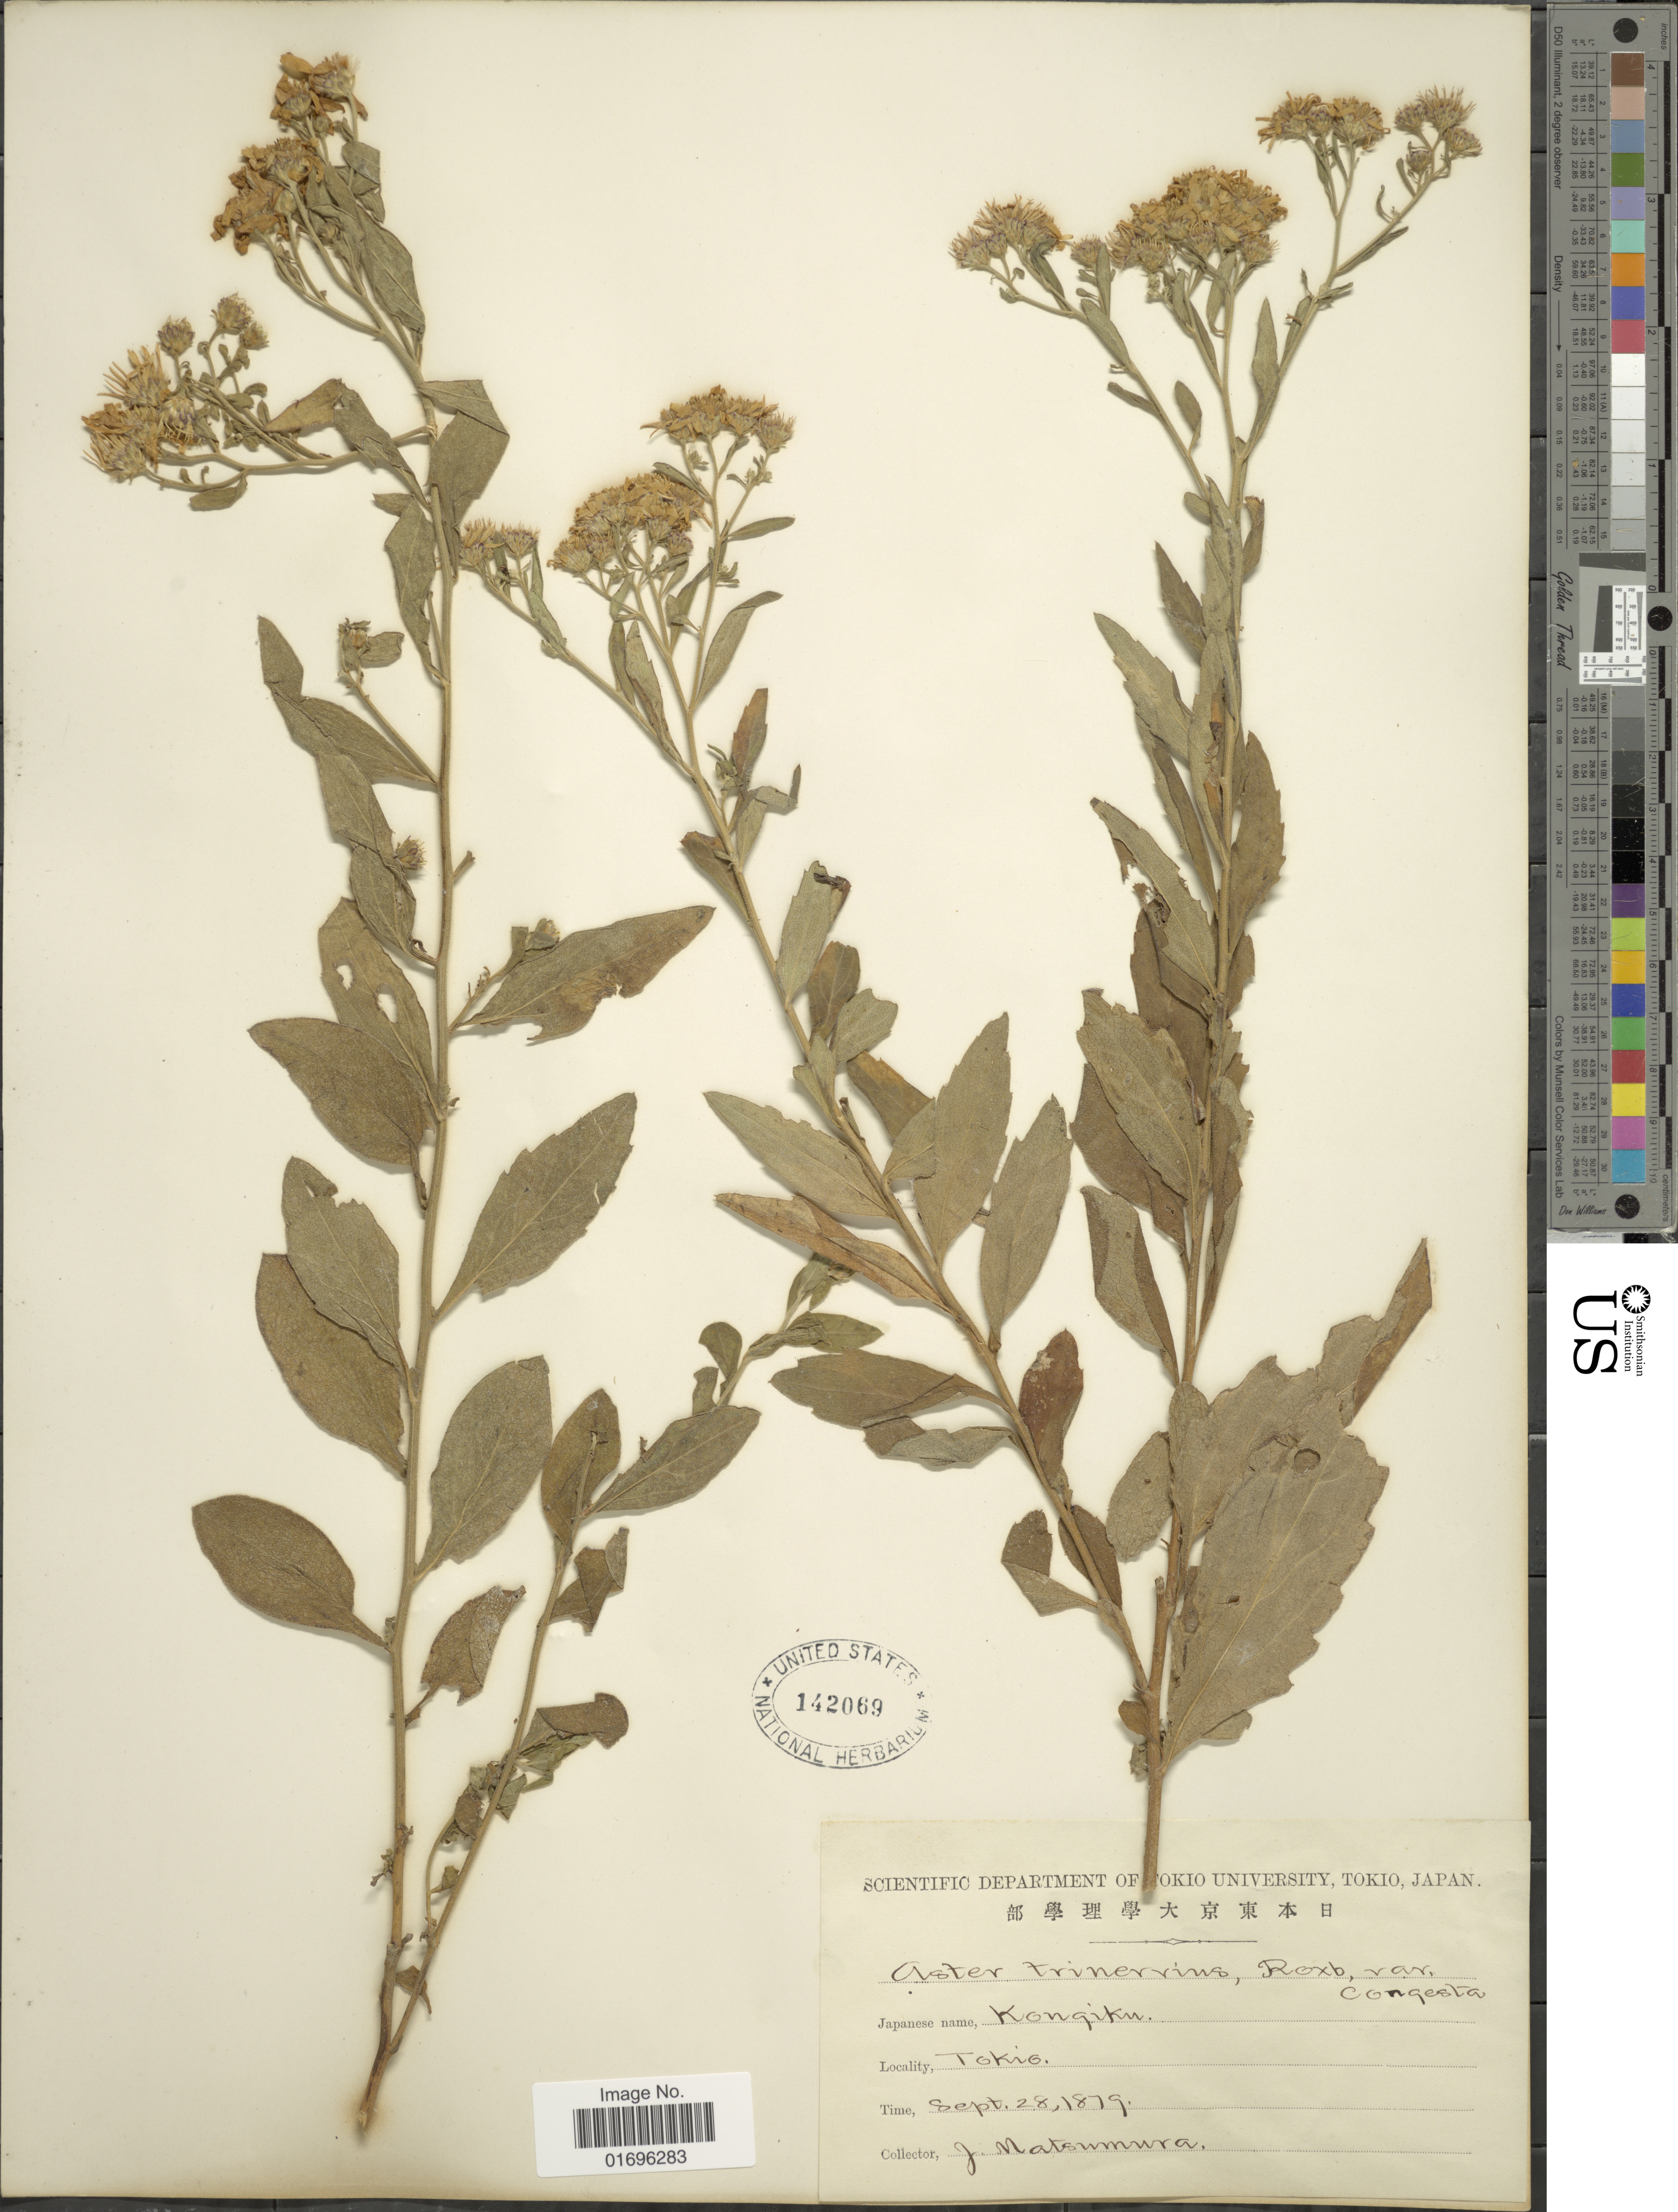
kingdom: Plantae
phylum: Tracheophyta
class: Magnoliopsida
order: Asterales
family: Asteraceae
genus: Aster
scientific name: Aster ageratoides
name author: Turcz.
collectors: J. Matsumura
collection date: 1879-09-28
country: Japan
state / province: Tokyo, Federal City of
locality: Tokio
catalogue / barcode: US 142069